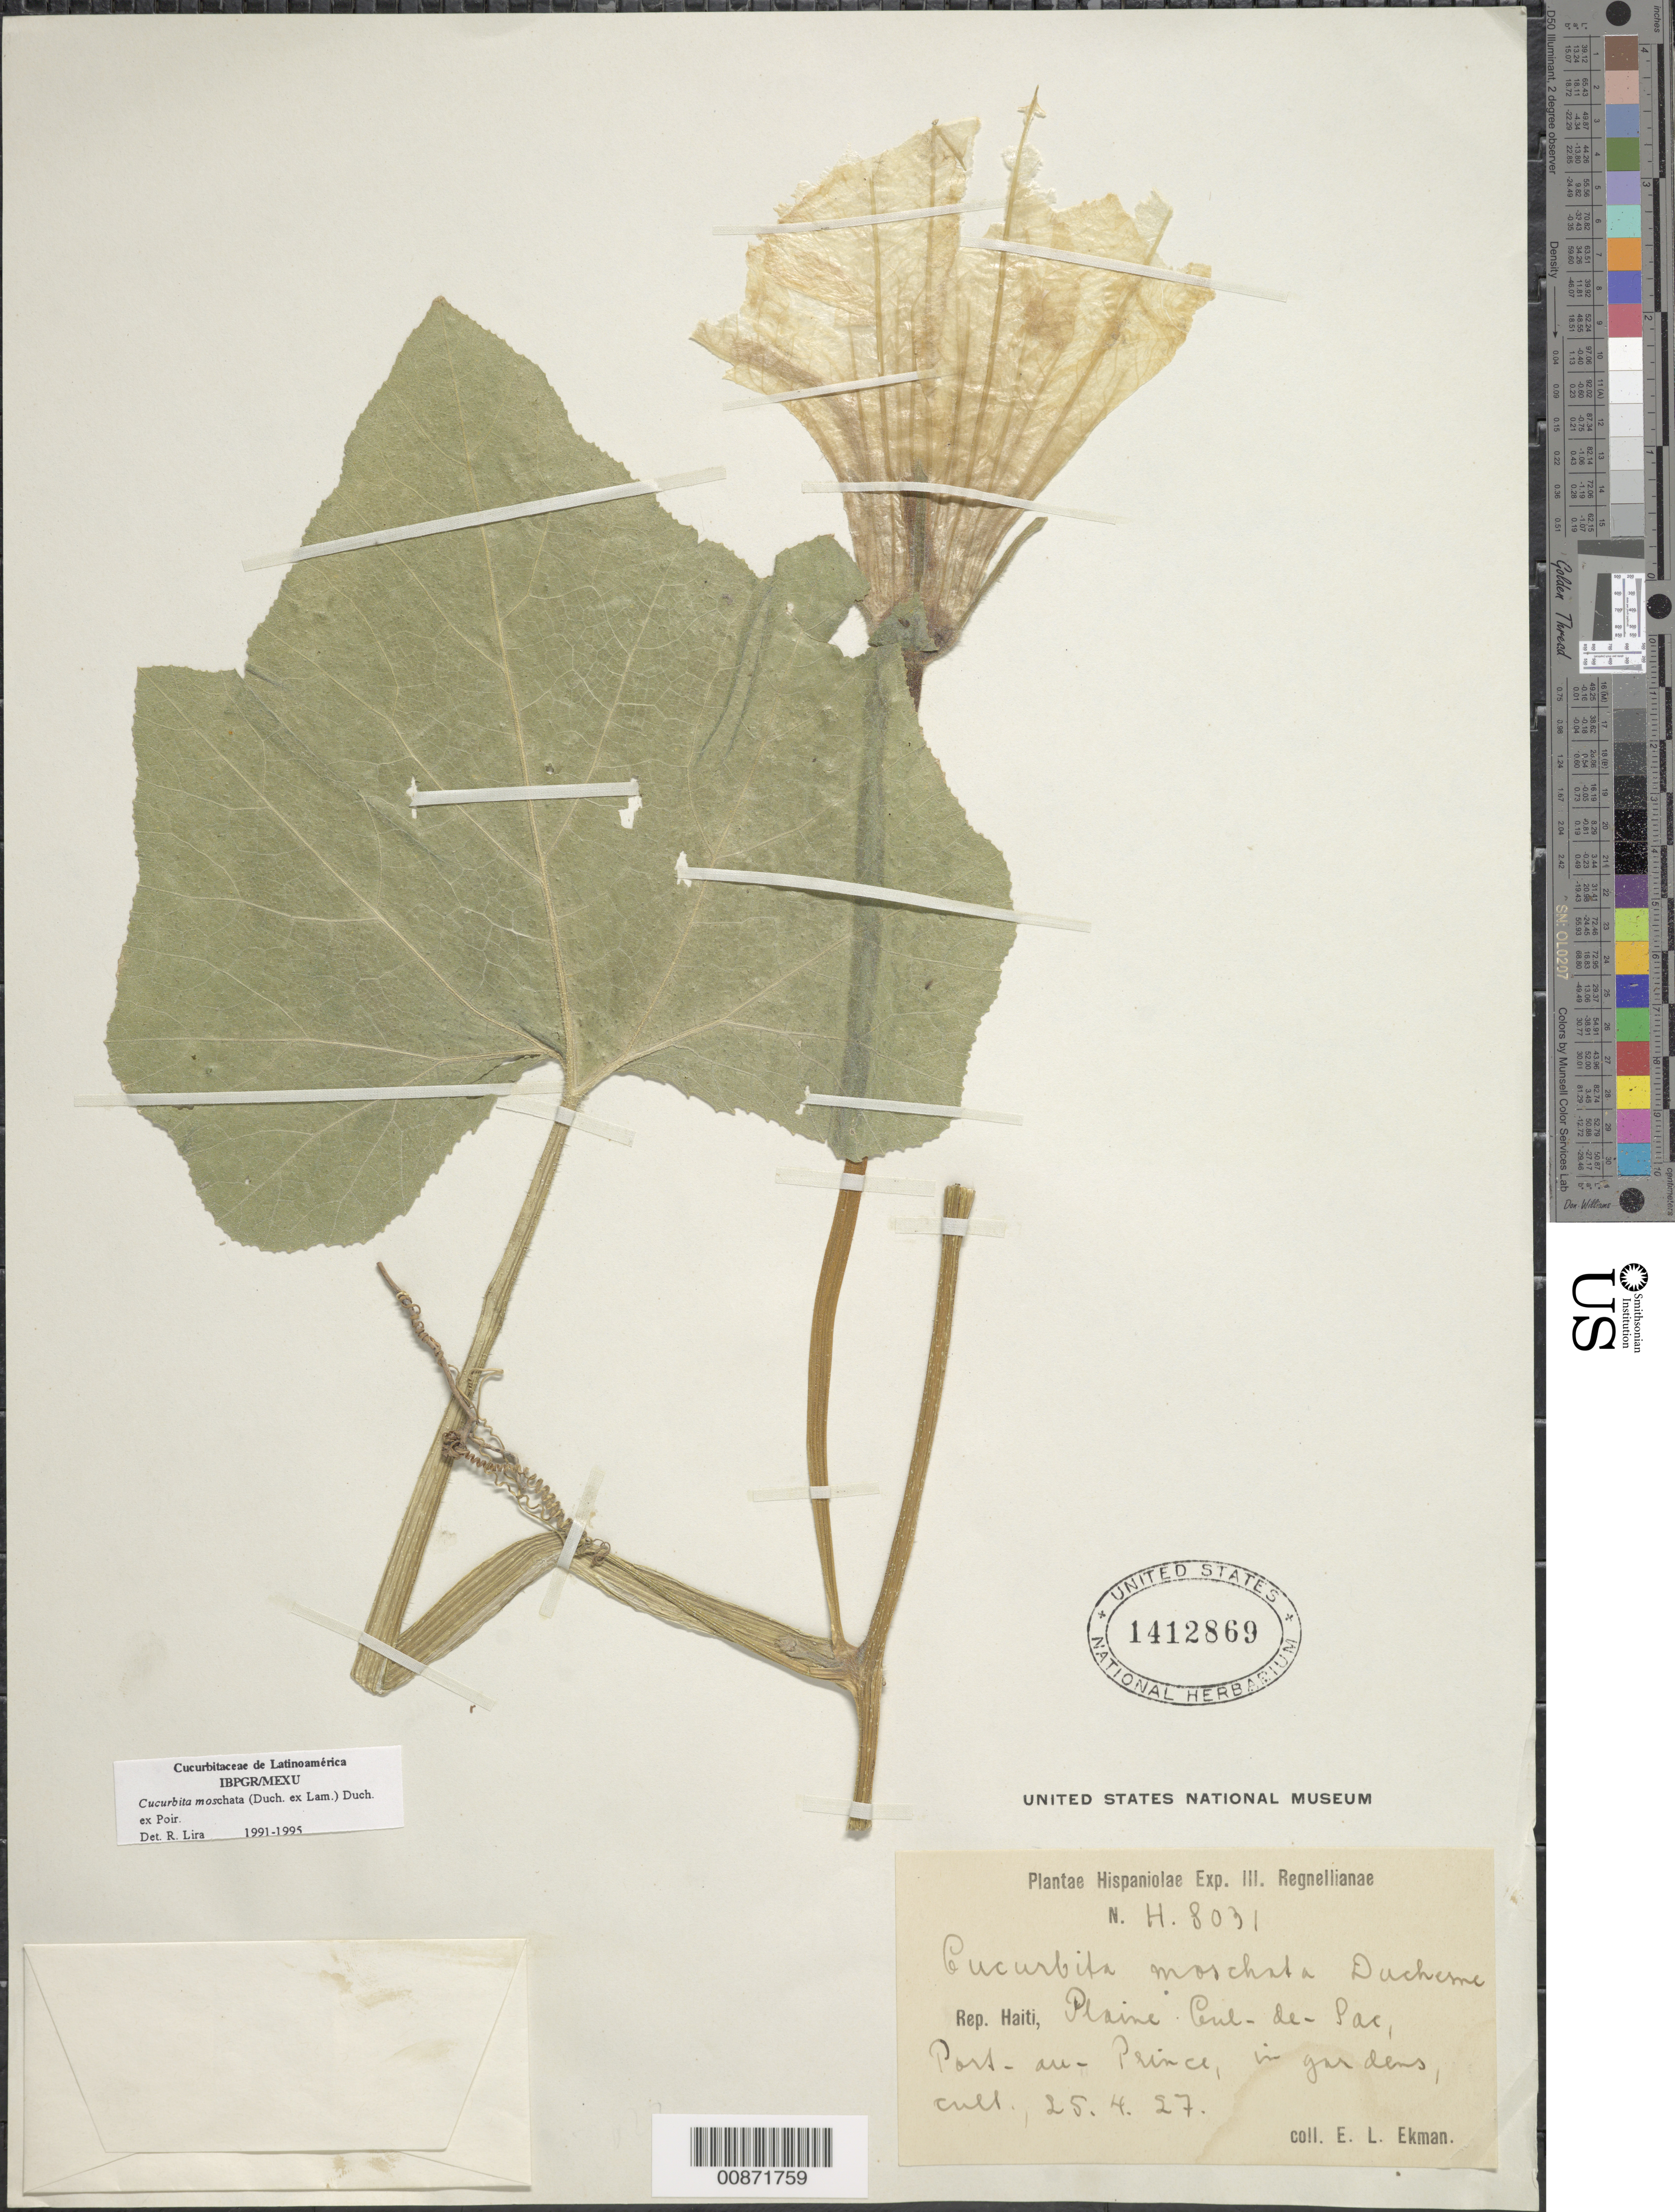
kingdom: Plantae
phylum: Tracheophyta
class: Magnoliopsida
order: Cucurbitales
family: Cucurbitaceae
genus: Cucurbita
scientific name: Cucurbita moschata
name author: Duchesne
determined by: Lira, R.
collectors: E. L. Ekman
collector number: H 8031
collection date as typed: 25 Apr --27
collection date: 1827-04-25 or 1927-04-25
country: Haiti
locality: Plaine Ceul-de-Pas, Port-au-Prince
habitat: In gardens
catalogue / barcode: US 1412869